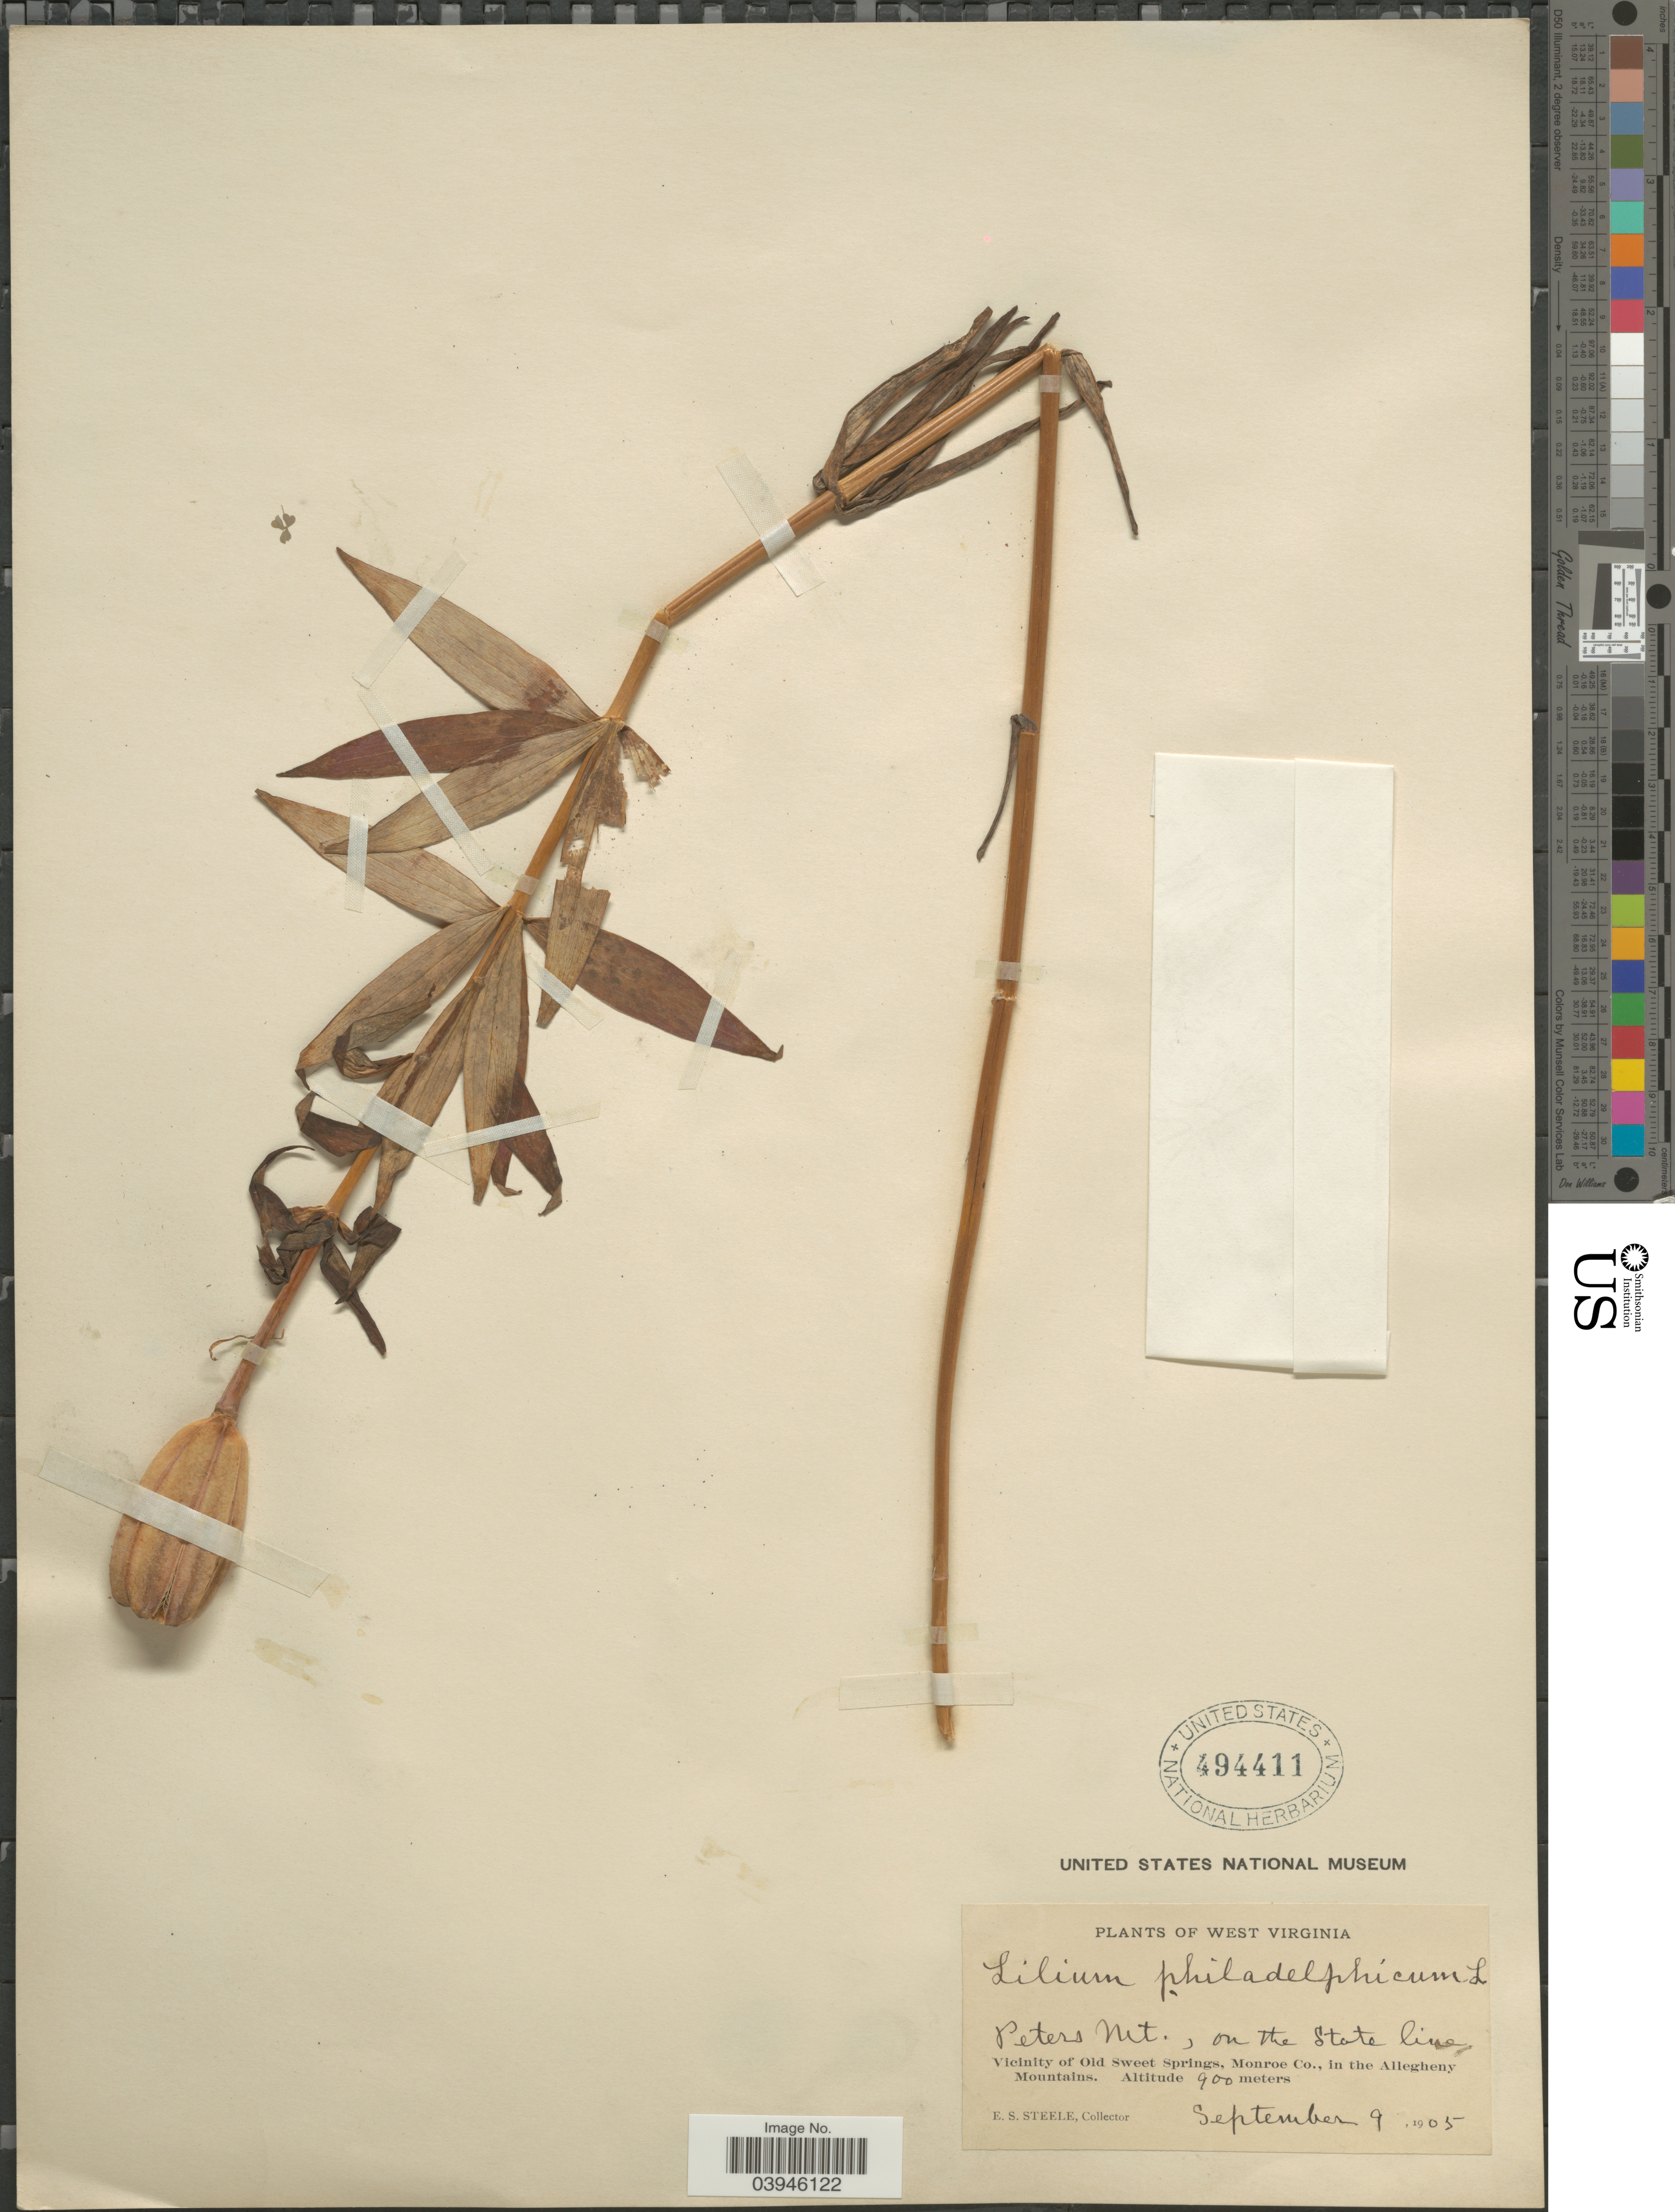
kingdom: Plantae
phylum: Tracheophyta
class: Liliopsida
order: Liliales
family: Liliaceae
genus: Lilium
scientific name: Lilium philadelphicum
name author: L.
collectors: E. Steele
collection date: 1905-09-09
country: United States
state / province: West Virginia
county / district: Monroe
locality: Peters Mt., on the State line. Vicinity of Old Sweet Springs, Monroe Co., in the Allegheny Mountains.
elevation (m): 900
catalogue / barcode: US 494411